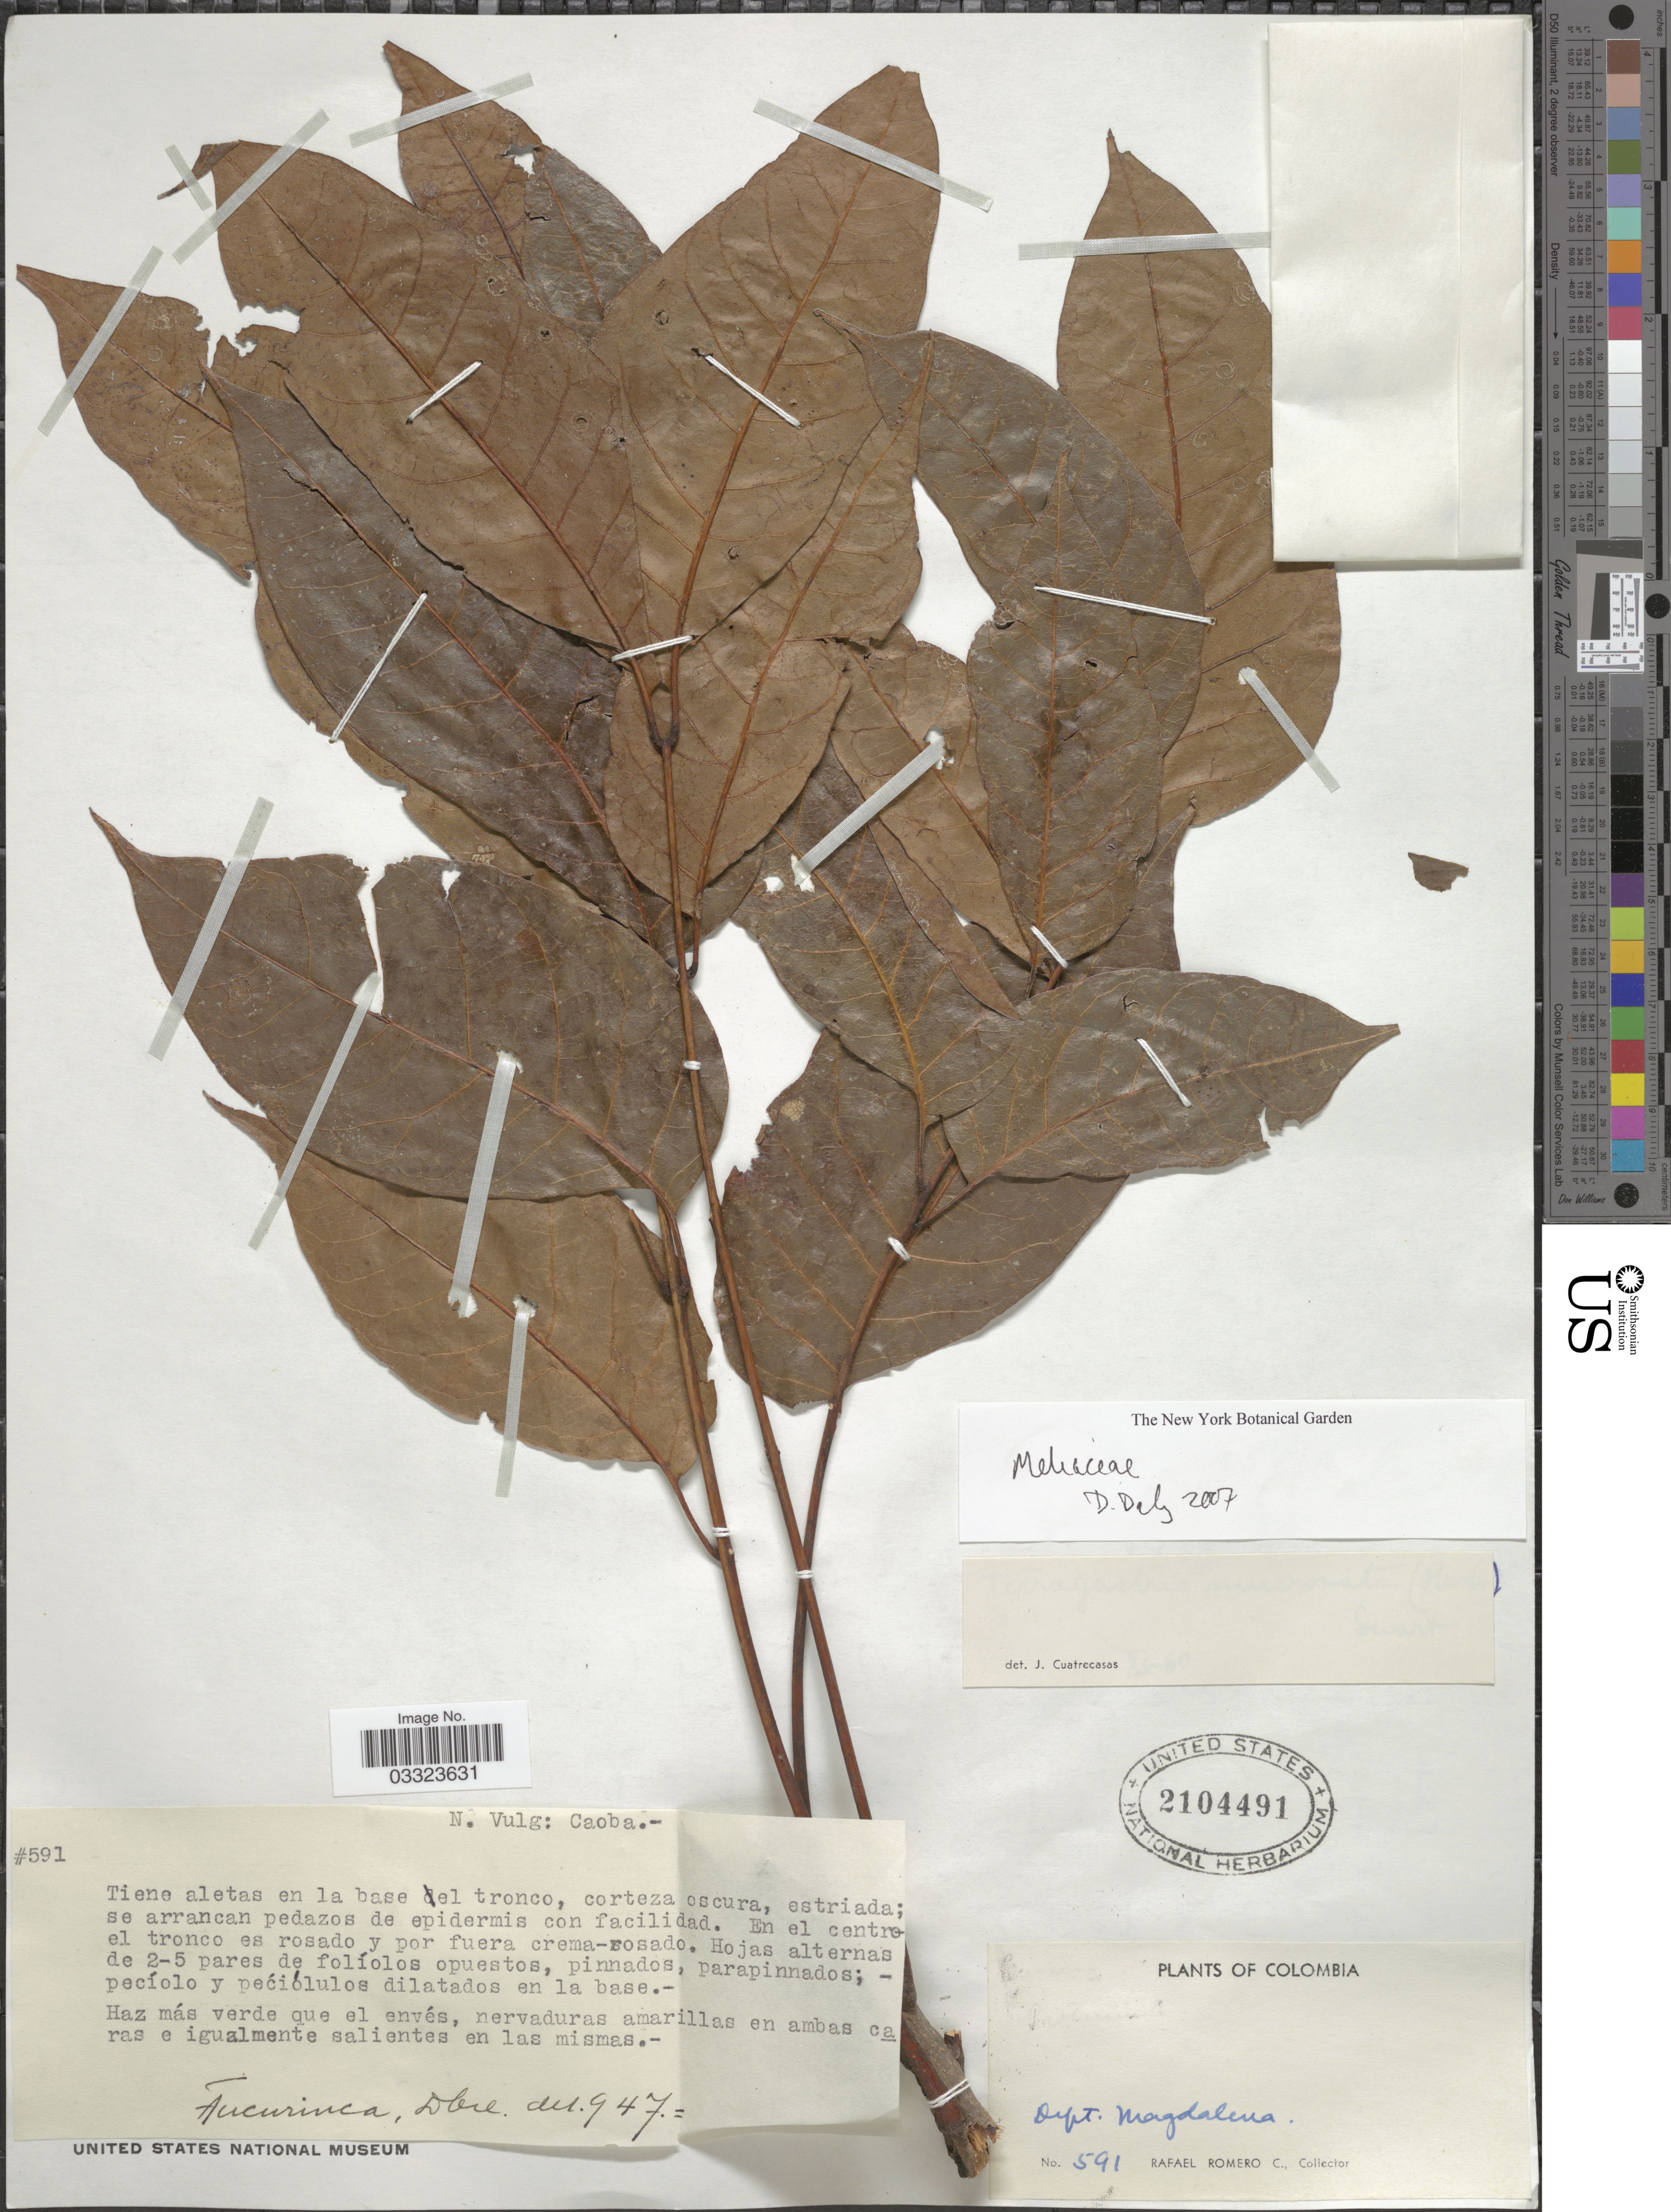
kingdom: Plantae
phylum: Tracheophyta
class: Magnoliopsida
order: Sapindales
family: Meliaceae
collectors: R. Romero Castañeda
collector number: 591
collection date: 1947-12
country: Colombia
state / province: Magdalena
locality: Tucurinca, Dept. Magdalena.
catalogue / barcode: US 2104491